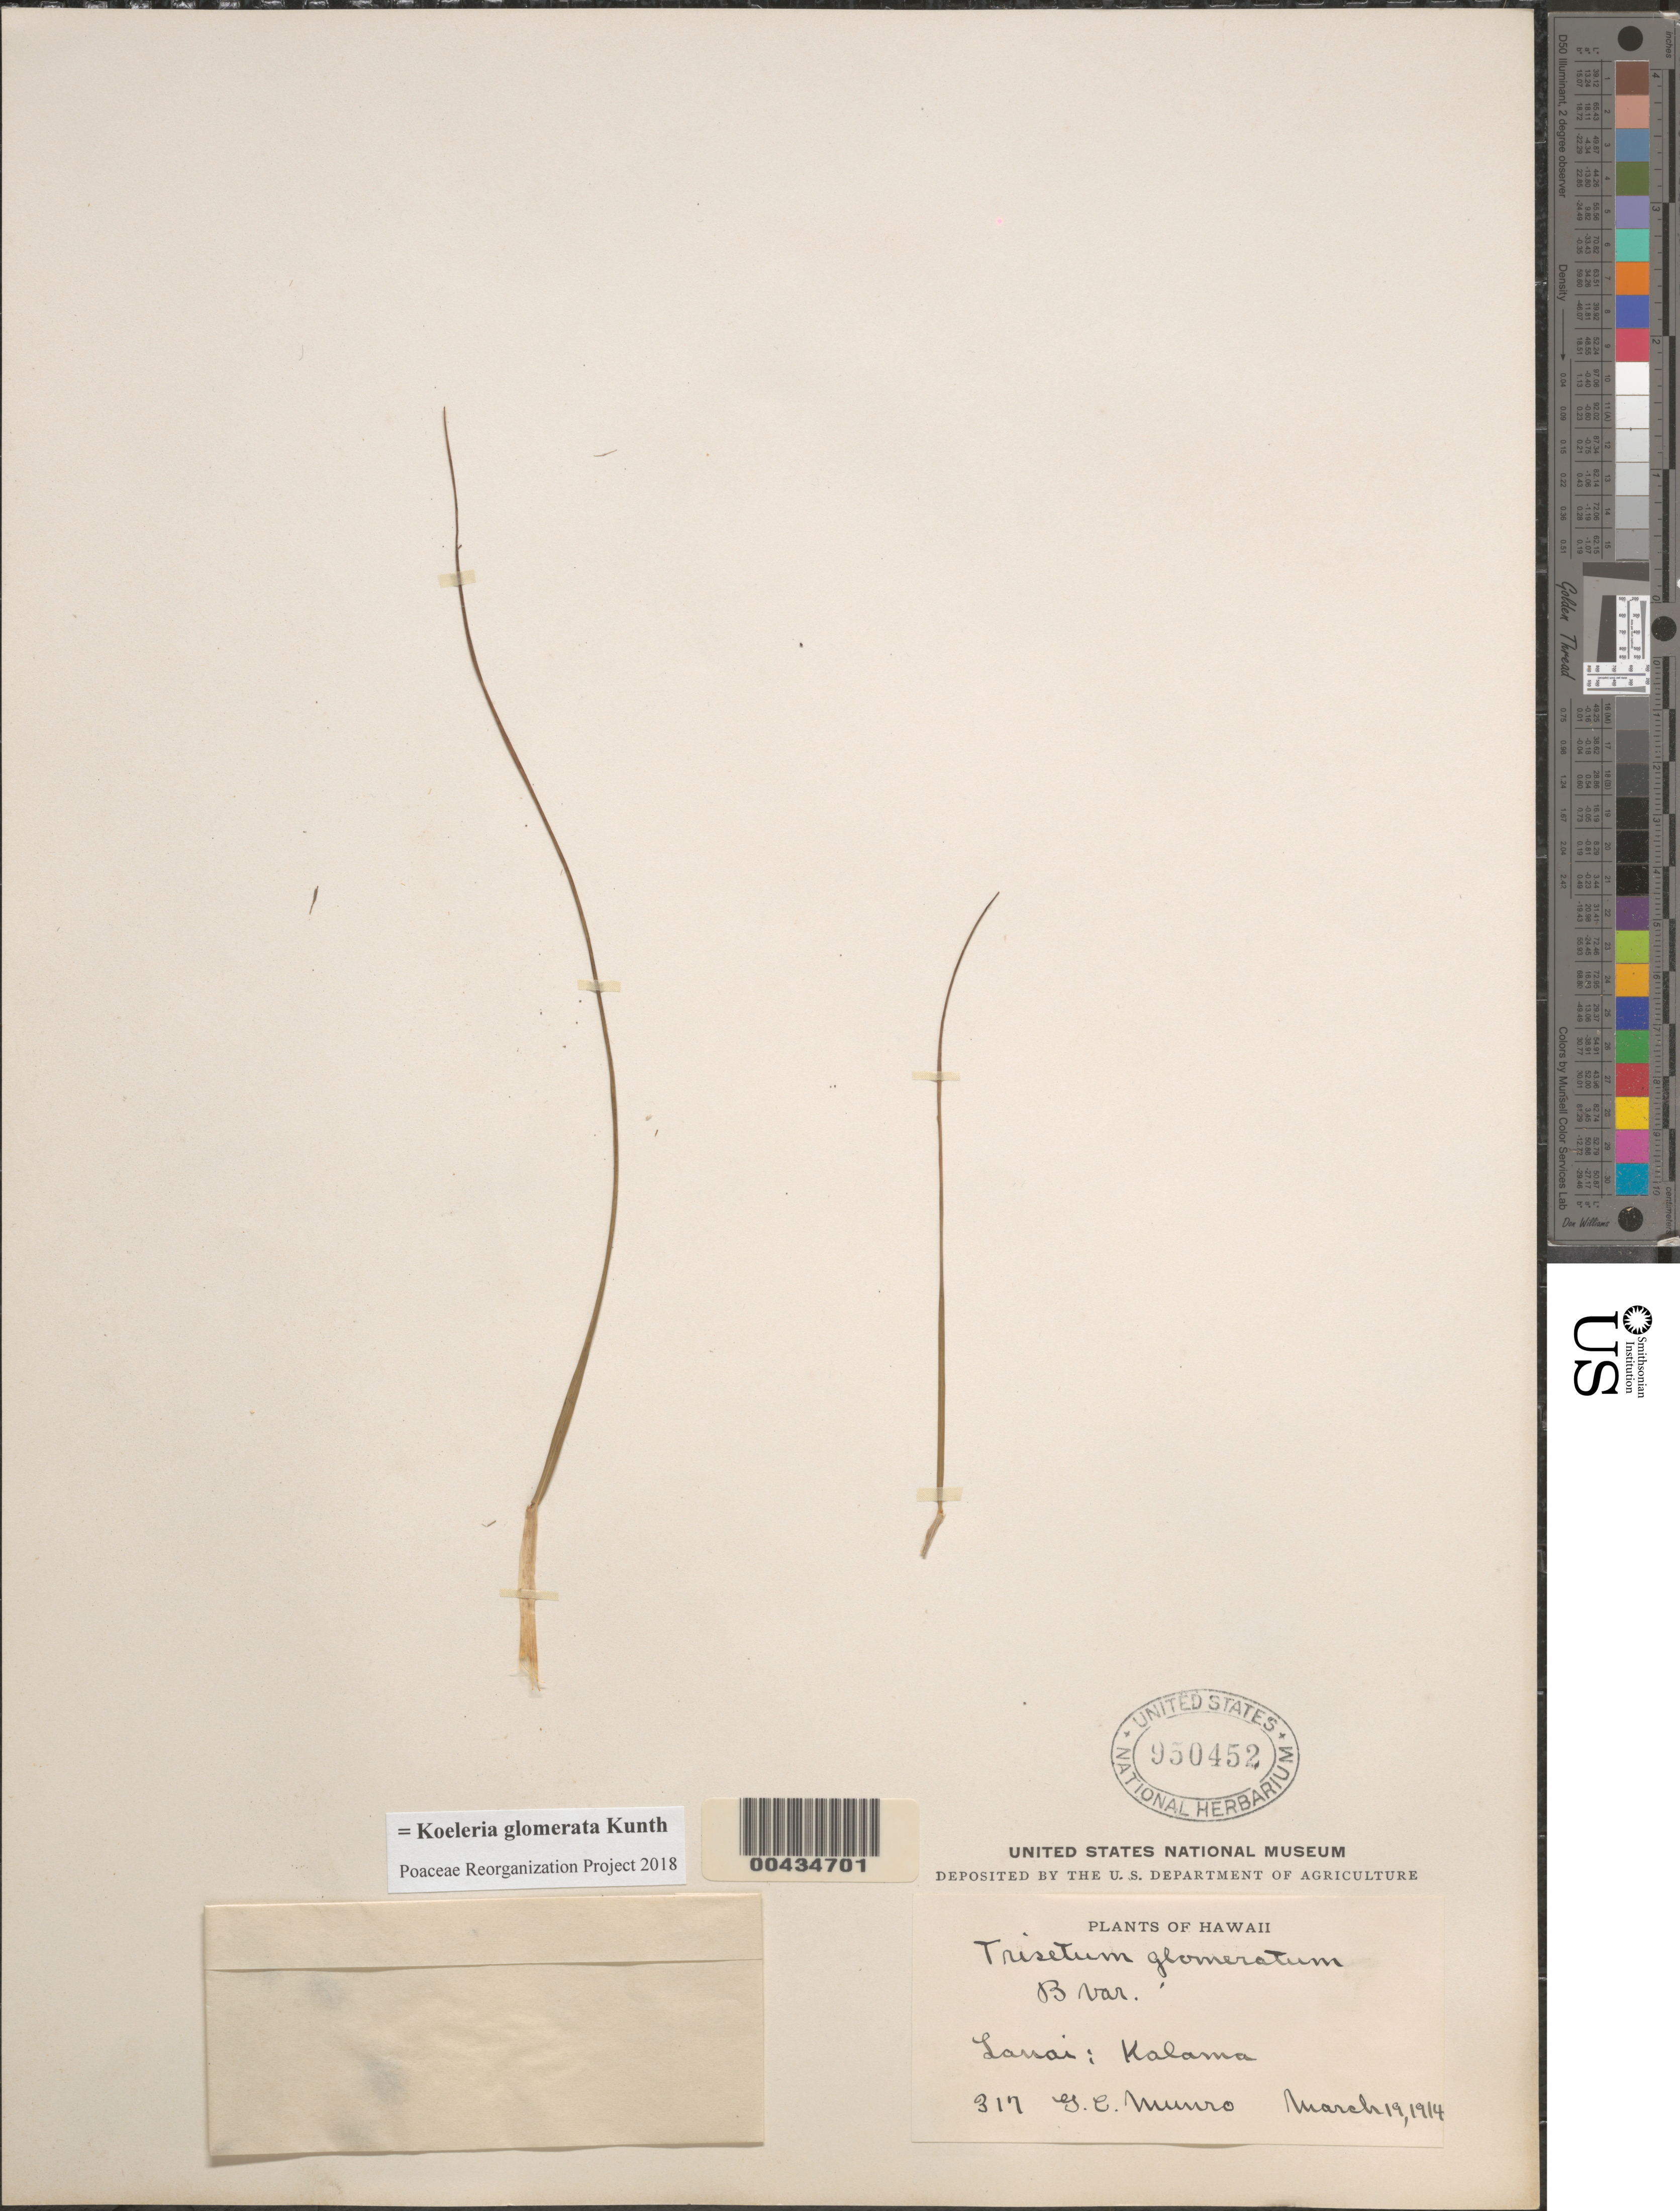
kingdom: Plantae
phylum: Tracheophyta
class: Liliopsida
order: Poales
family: Poaceae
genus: Koeleria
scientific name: Koeleria glomerata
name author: Kunth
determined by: Poaceae Reorganization Project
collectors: G. C. Munro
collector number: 317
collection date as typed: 19 Mar 1914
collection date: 1914-03-19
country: United States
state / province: Hawaii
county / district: Maui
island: Lana'i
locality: Kalama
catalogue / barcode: US 930452